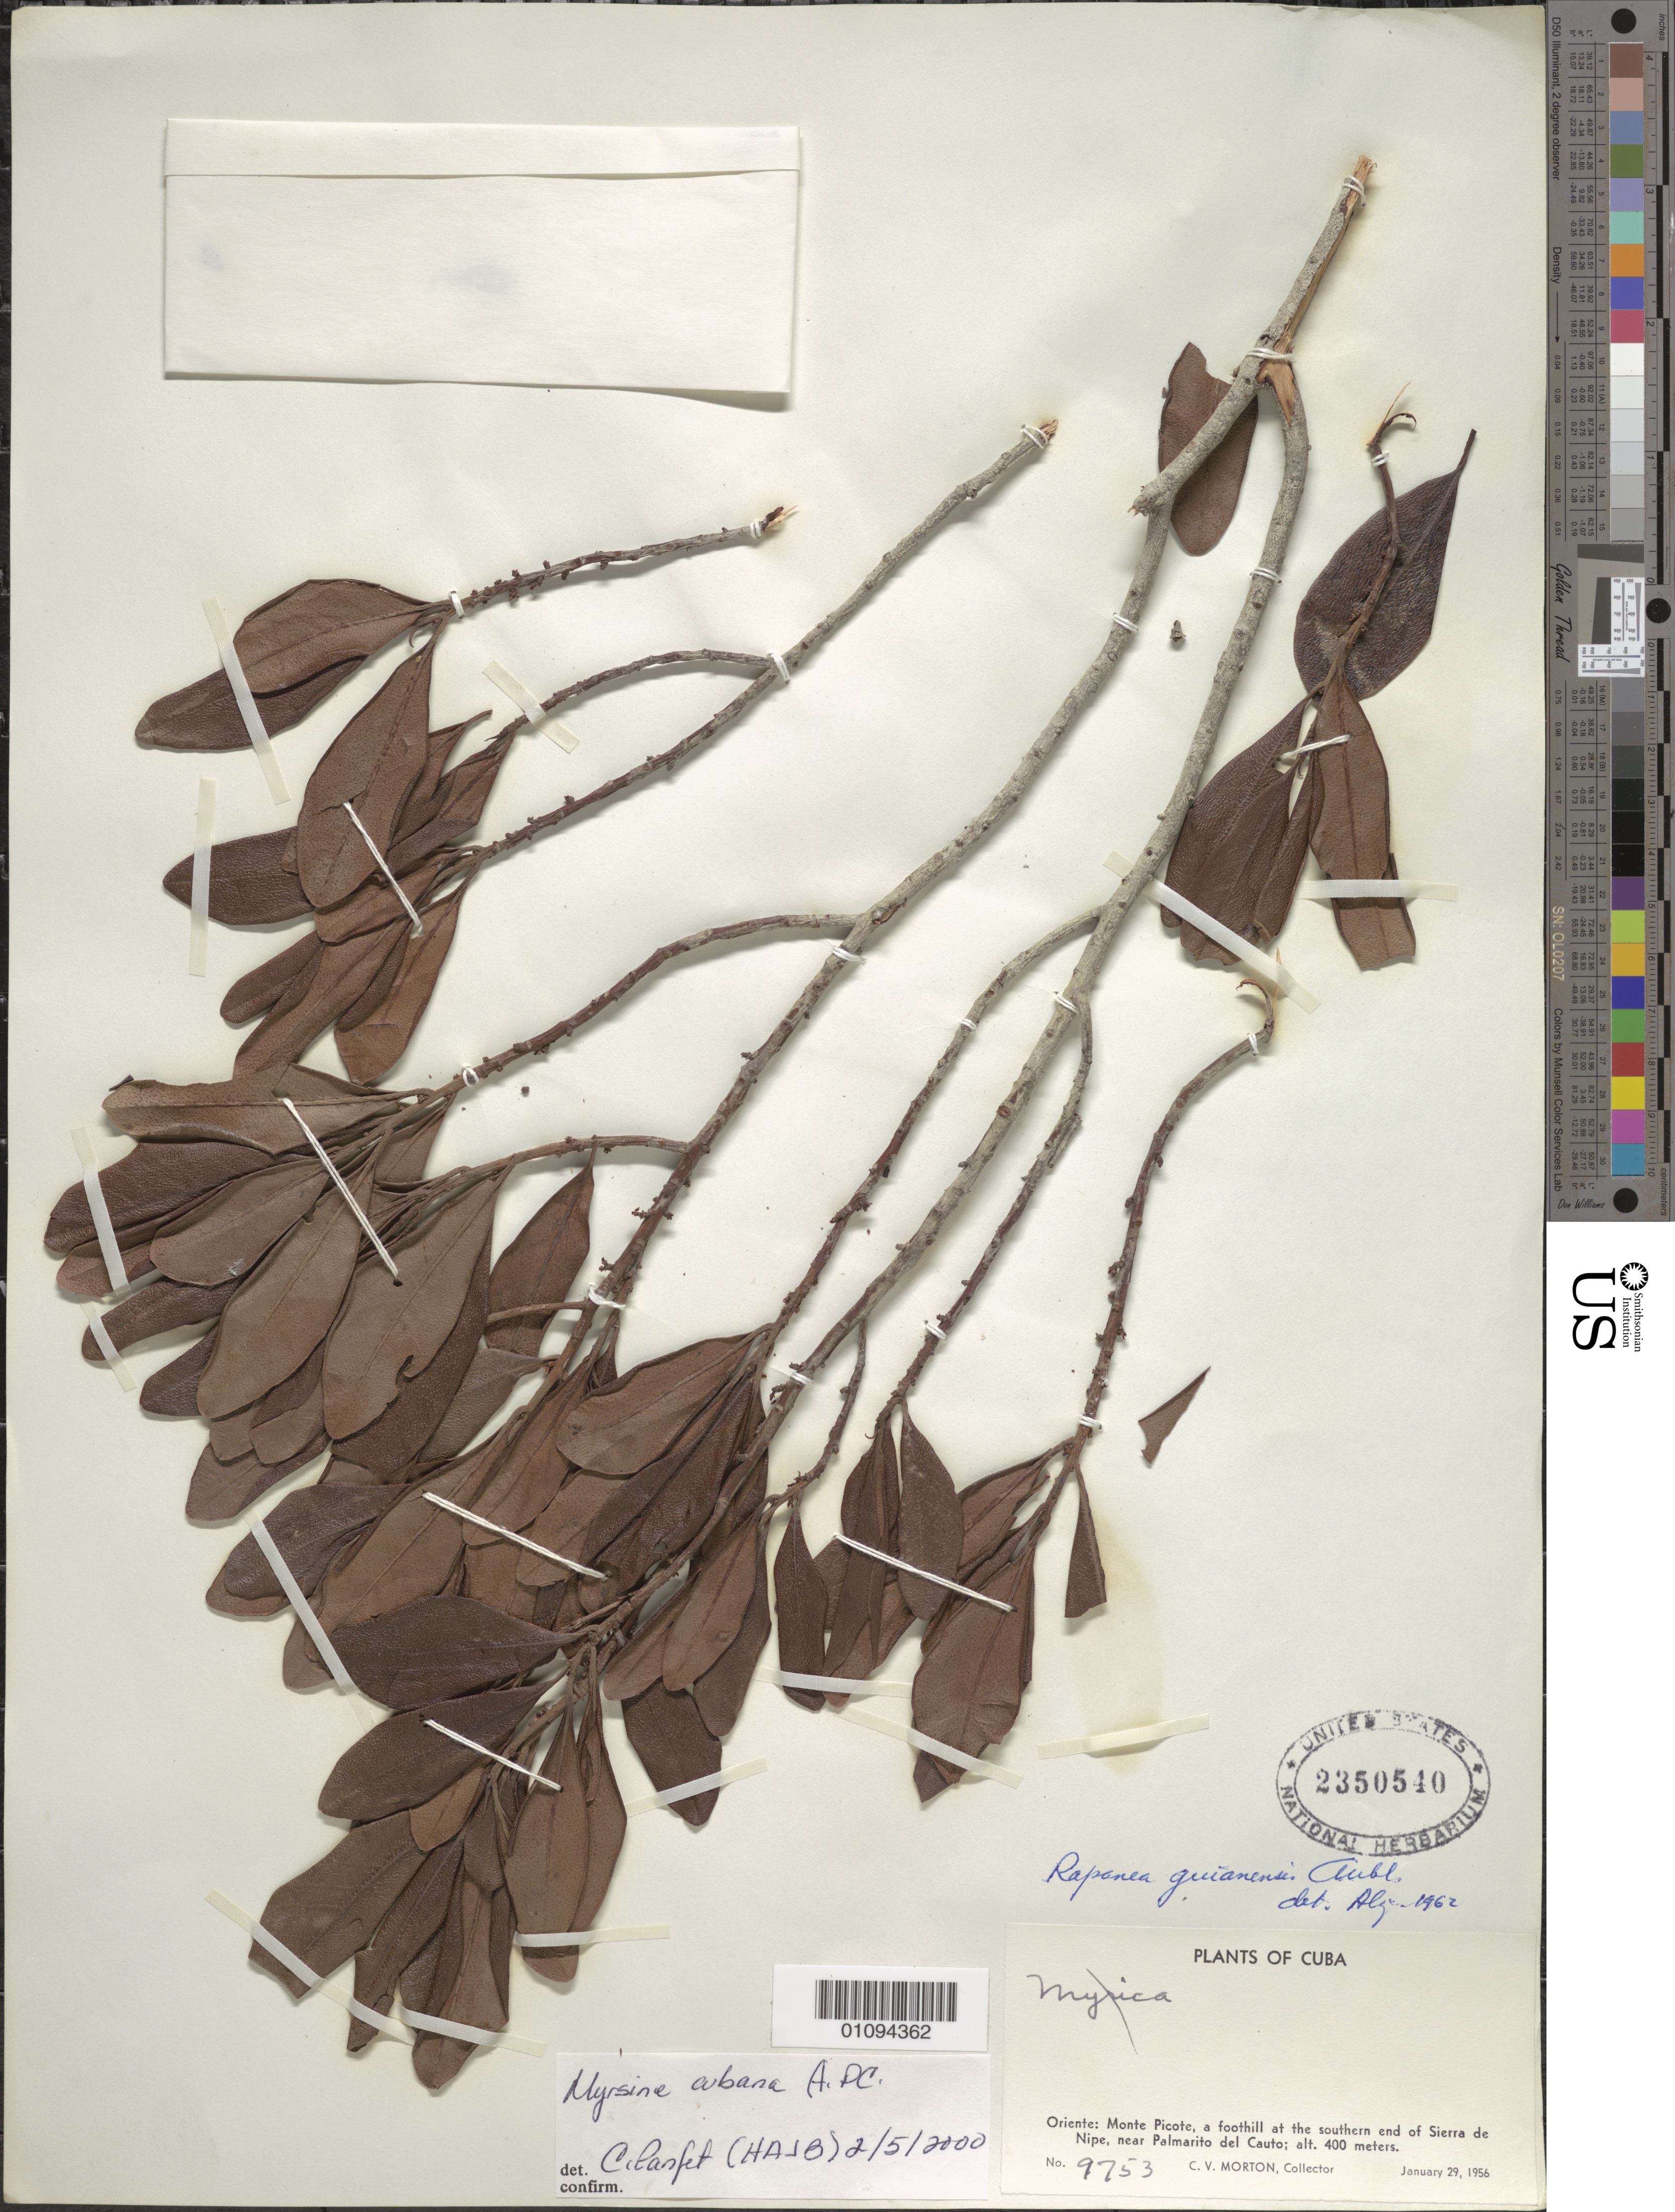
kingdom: Plantae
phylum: Tracheophyta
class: Magnoliopsida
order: Ericales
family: Primulaceae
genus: Myrsine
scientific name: Myrsine cubana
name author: A. DC.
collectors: C. V. Morton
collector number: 9753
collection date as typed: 29 Jan 1956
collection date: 1956-01-29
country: Cuba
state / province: Santiago de Cuba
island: Cuba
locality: Monte Picote, at S end of Sierra de Nipe, near Palmarito del Cauto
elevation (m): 400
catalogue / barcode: US 2350540